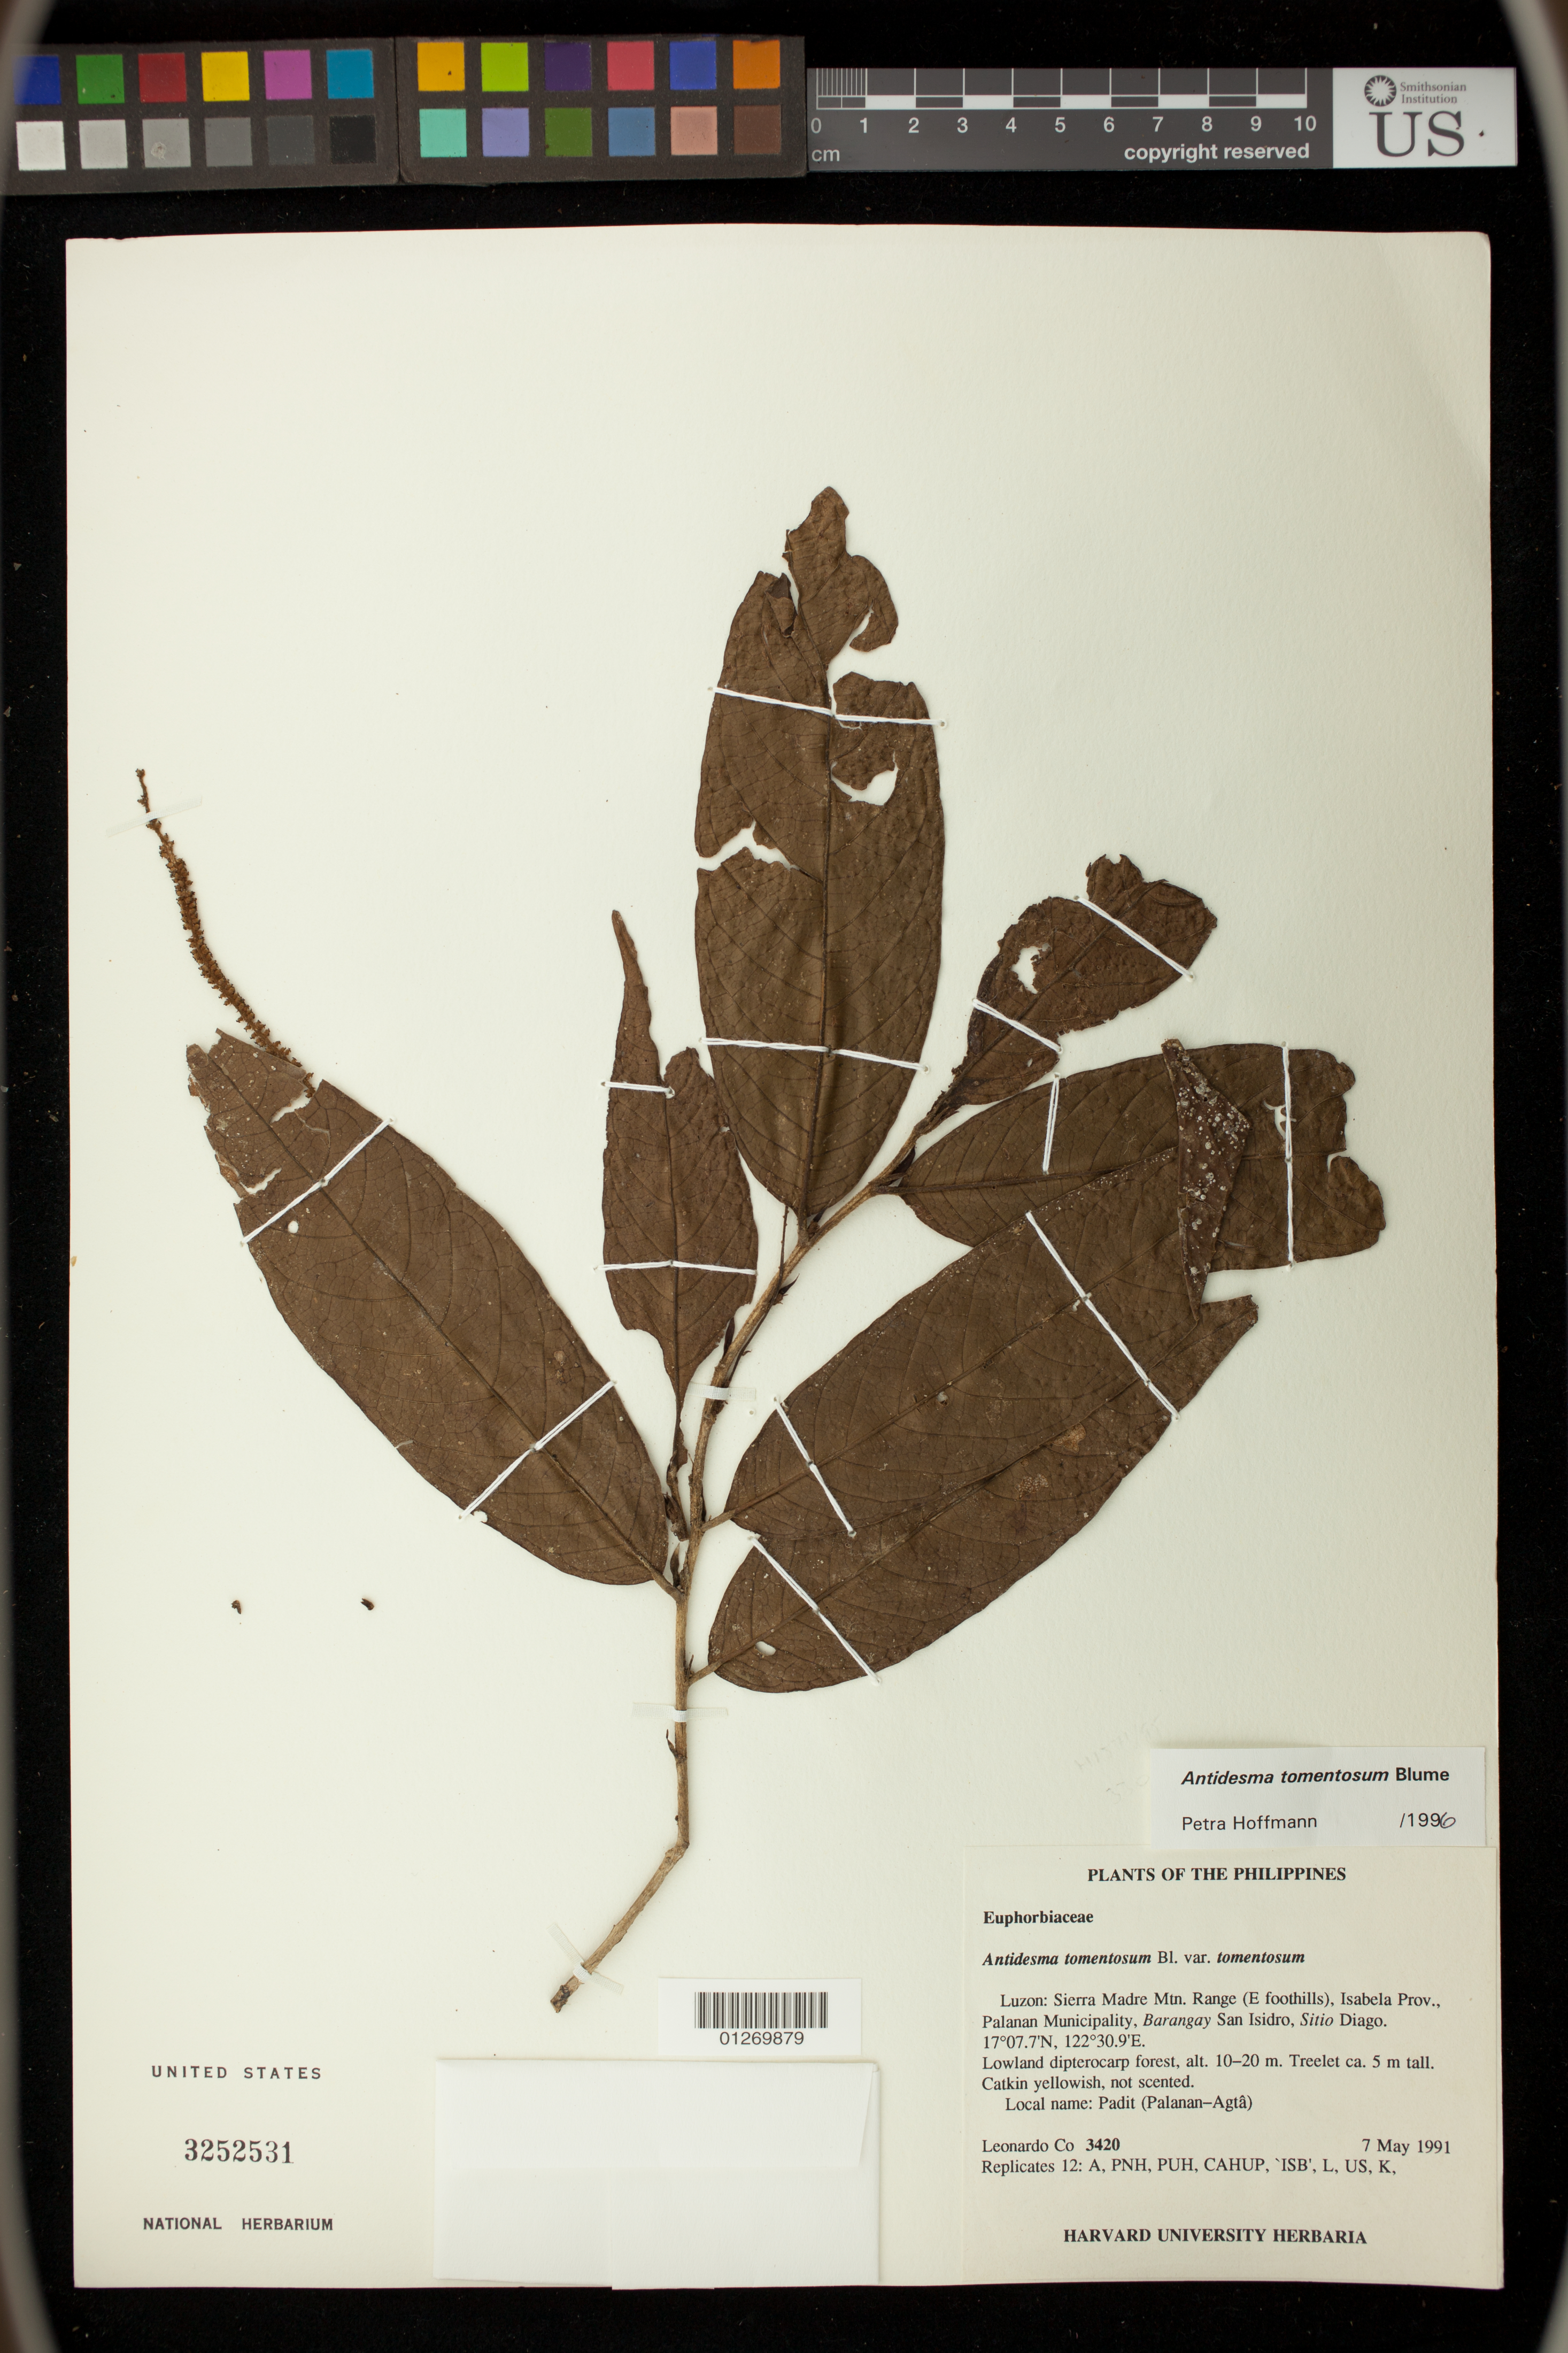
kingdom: Plantae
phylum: Tracheophyta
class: Magnoliopsida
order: Malpighiales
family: Phyllanthaceae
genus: Antidesma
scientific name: Antidesma tomentosum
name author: Blume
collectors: L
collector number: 3420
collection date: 1991-05-07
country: Philippines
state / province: Cagayan Valley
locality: Luzon: Sierra Madre Mtn. Rage (E foothills), Isabela Prov., Palanan Municipality, Barangay San Isidro, Sitio Diago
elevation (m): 10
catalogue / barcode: US 3252531